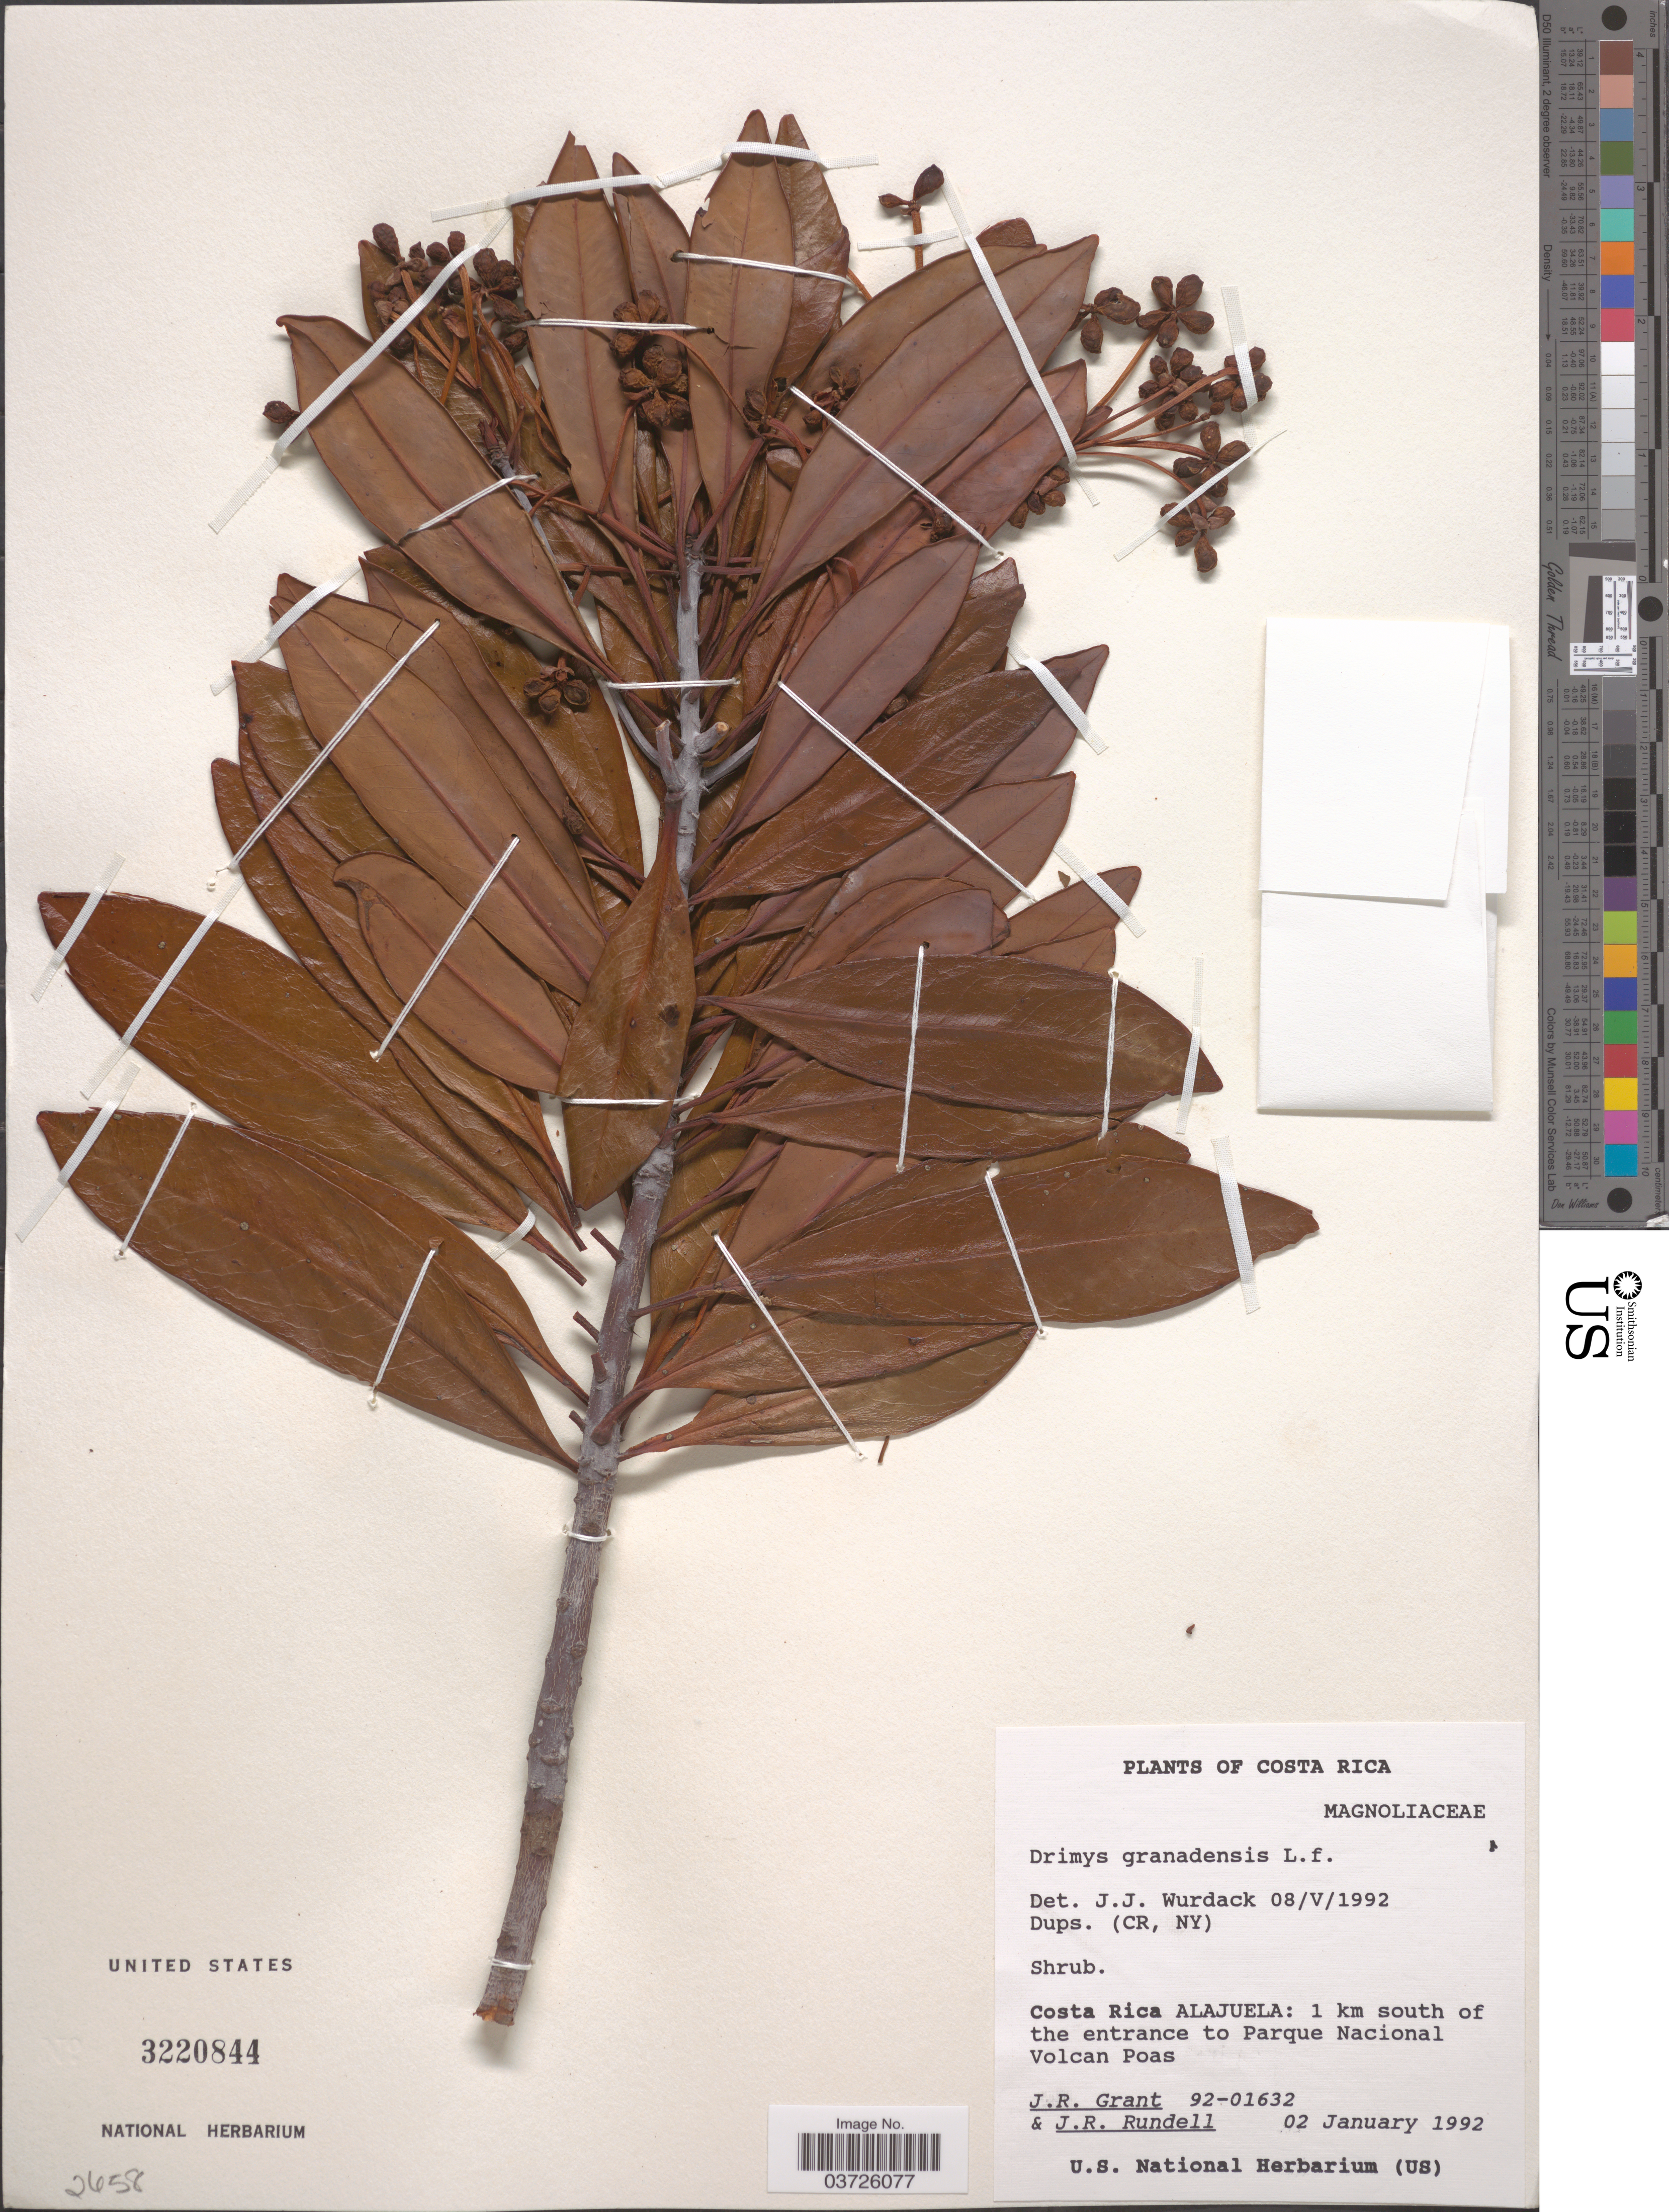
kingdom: Plantae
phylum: Tracheophyta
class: Magnoliopsida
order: Canellales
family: Winteraceae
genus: Drimys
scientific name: Drimys granadensis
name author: L. f.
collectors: J. Grant & J. R. Rundell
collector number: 92-01632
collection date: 1992-01-02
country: Costa Rica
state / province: Alajuela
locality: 1 km south of the entrance to Parque Nacional Volcan Poas.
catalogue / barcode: US 3220844